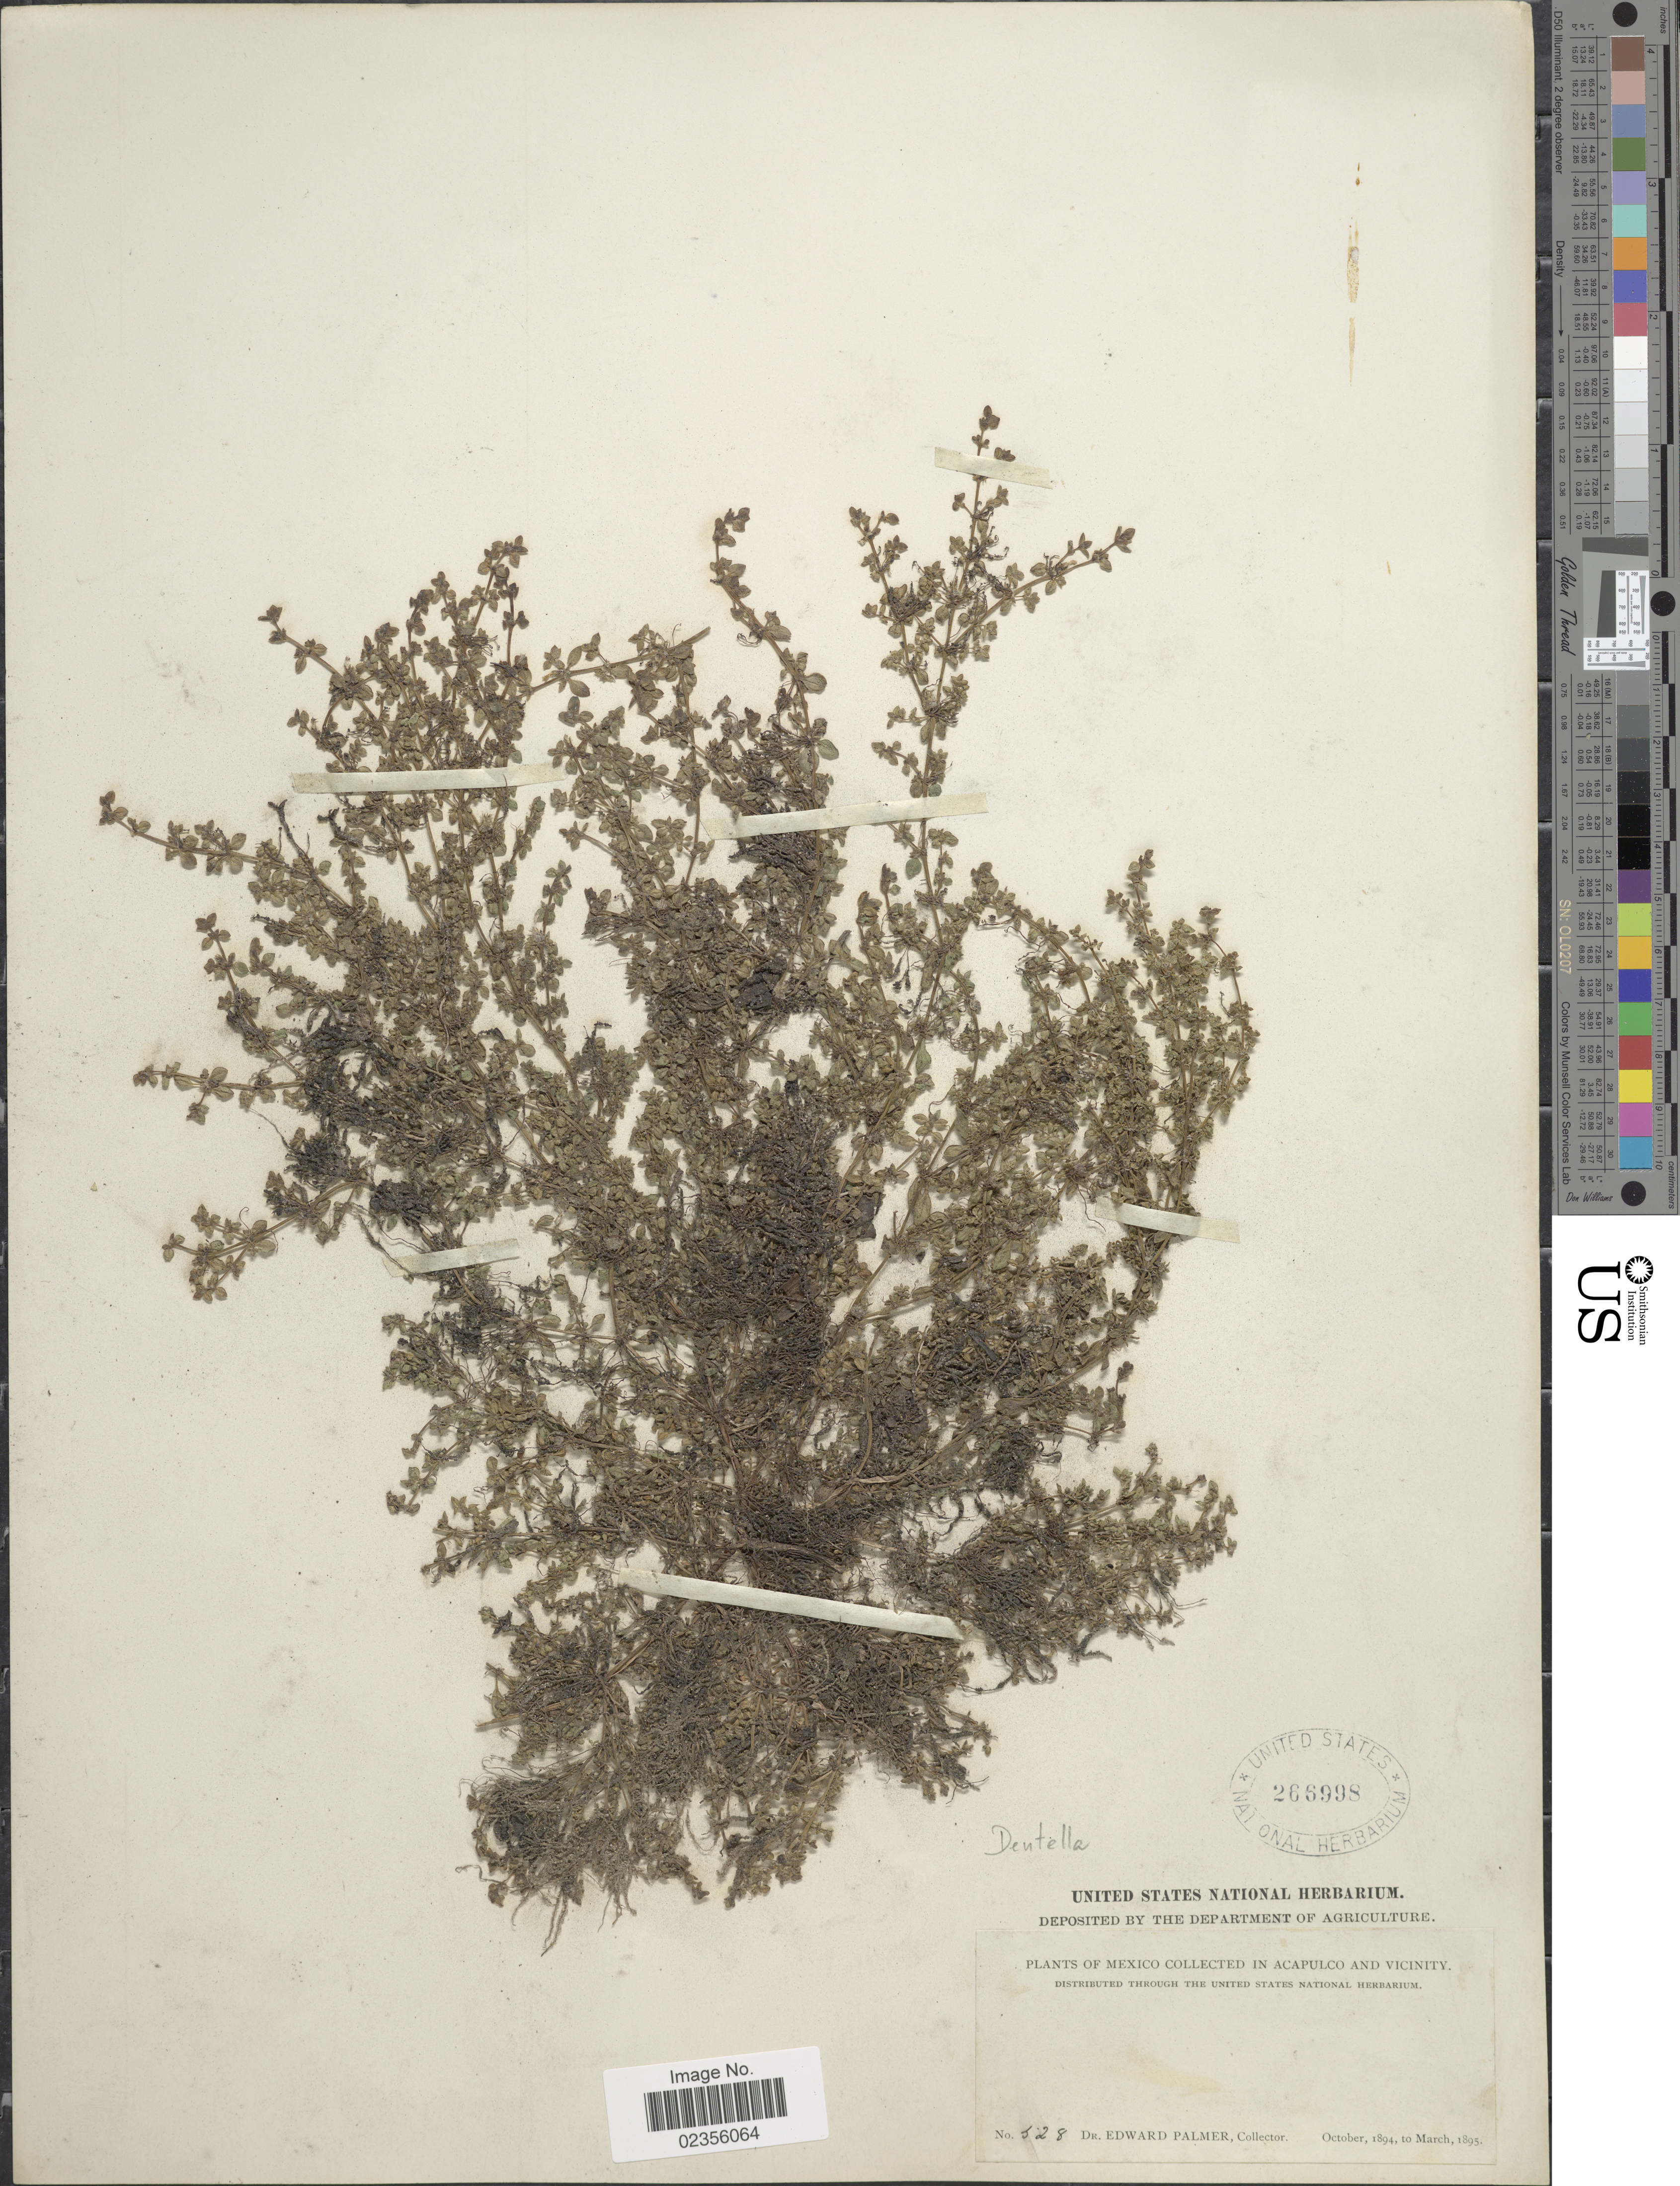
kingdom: Plantae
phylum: Tracheophyta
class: Magnoliopsida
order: Gentianales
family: Rubiaceae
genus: Dentella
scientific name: Dentella sp.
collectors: E. Palmer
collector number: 528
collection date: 1894-10/1895-03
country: Mexico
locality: Acapulco and vicinity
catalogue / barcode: US 266998